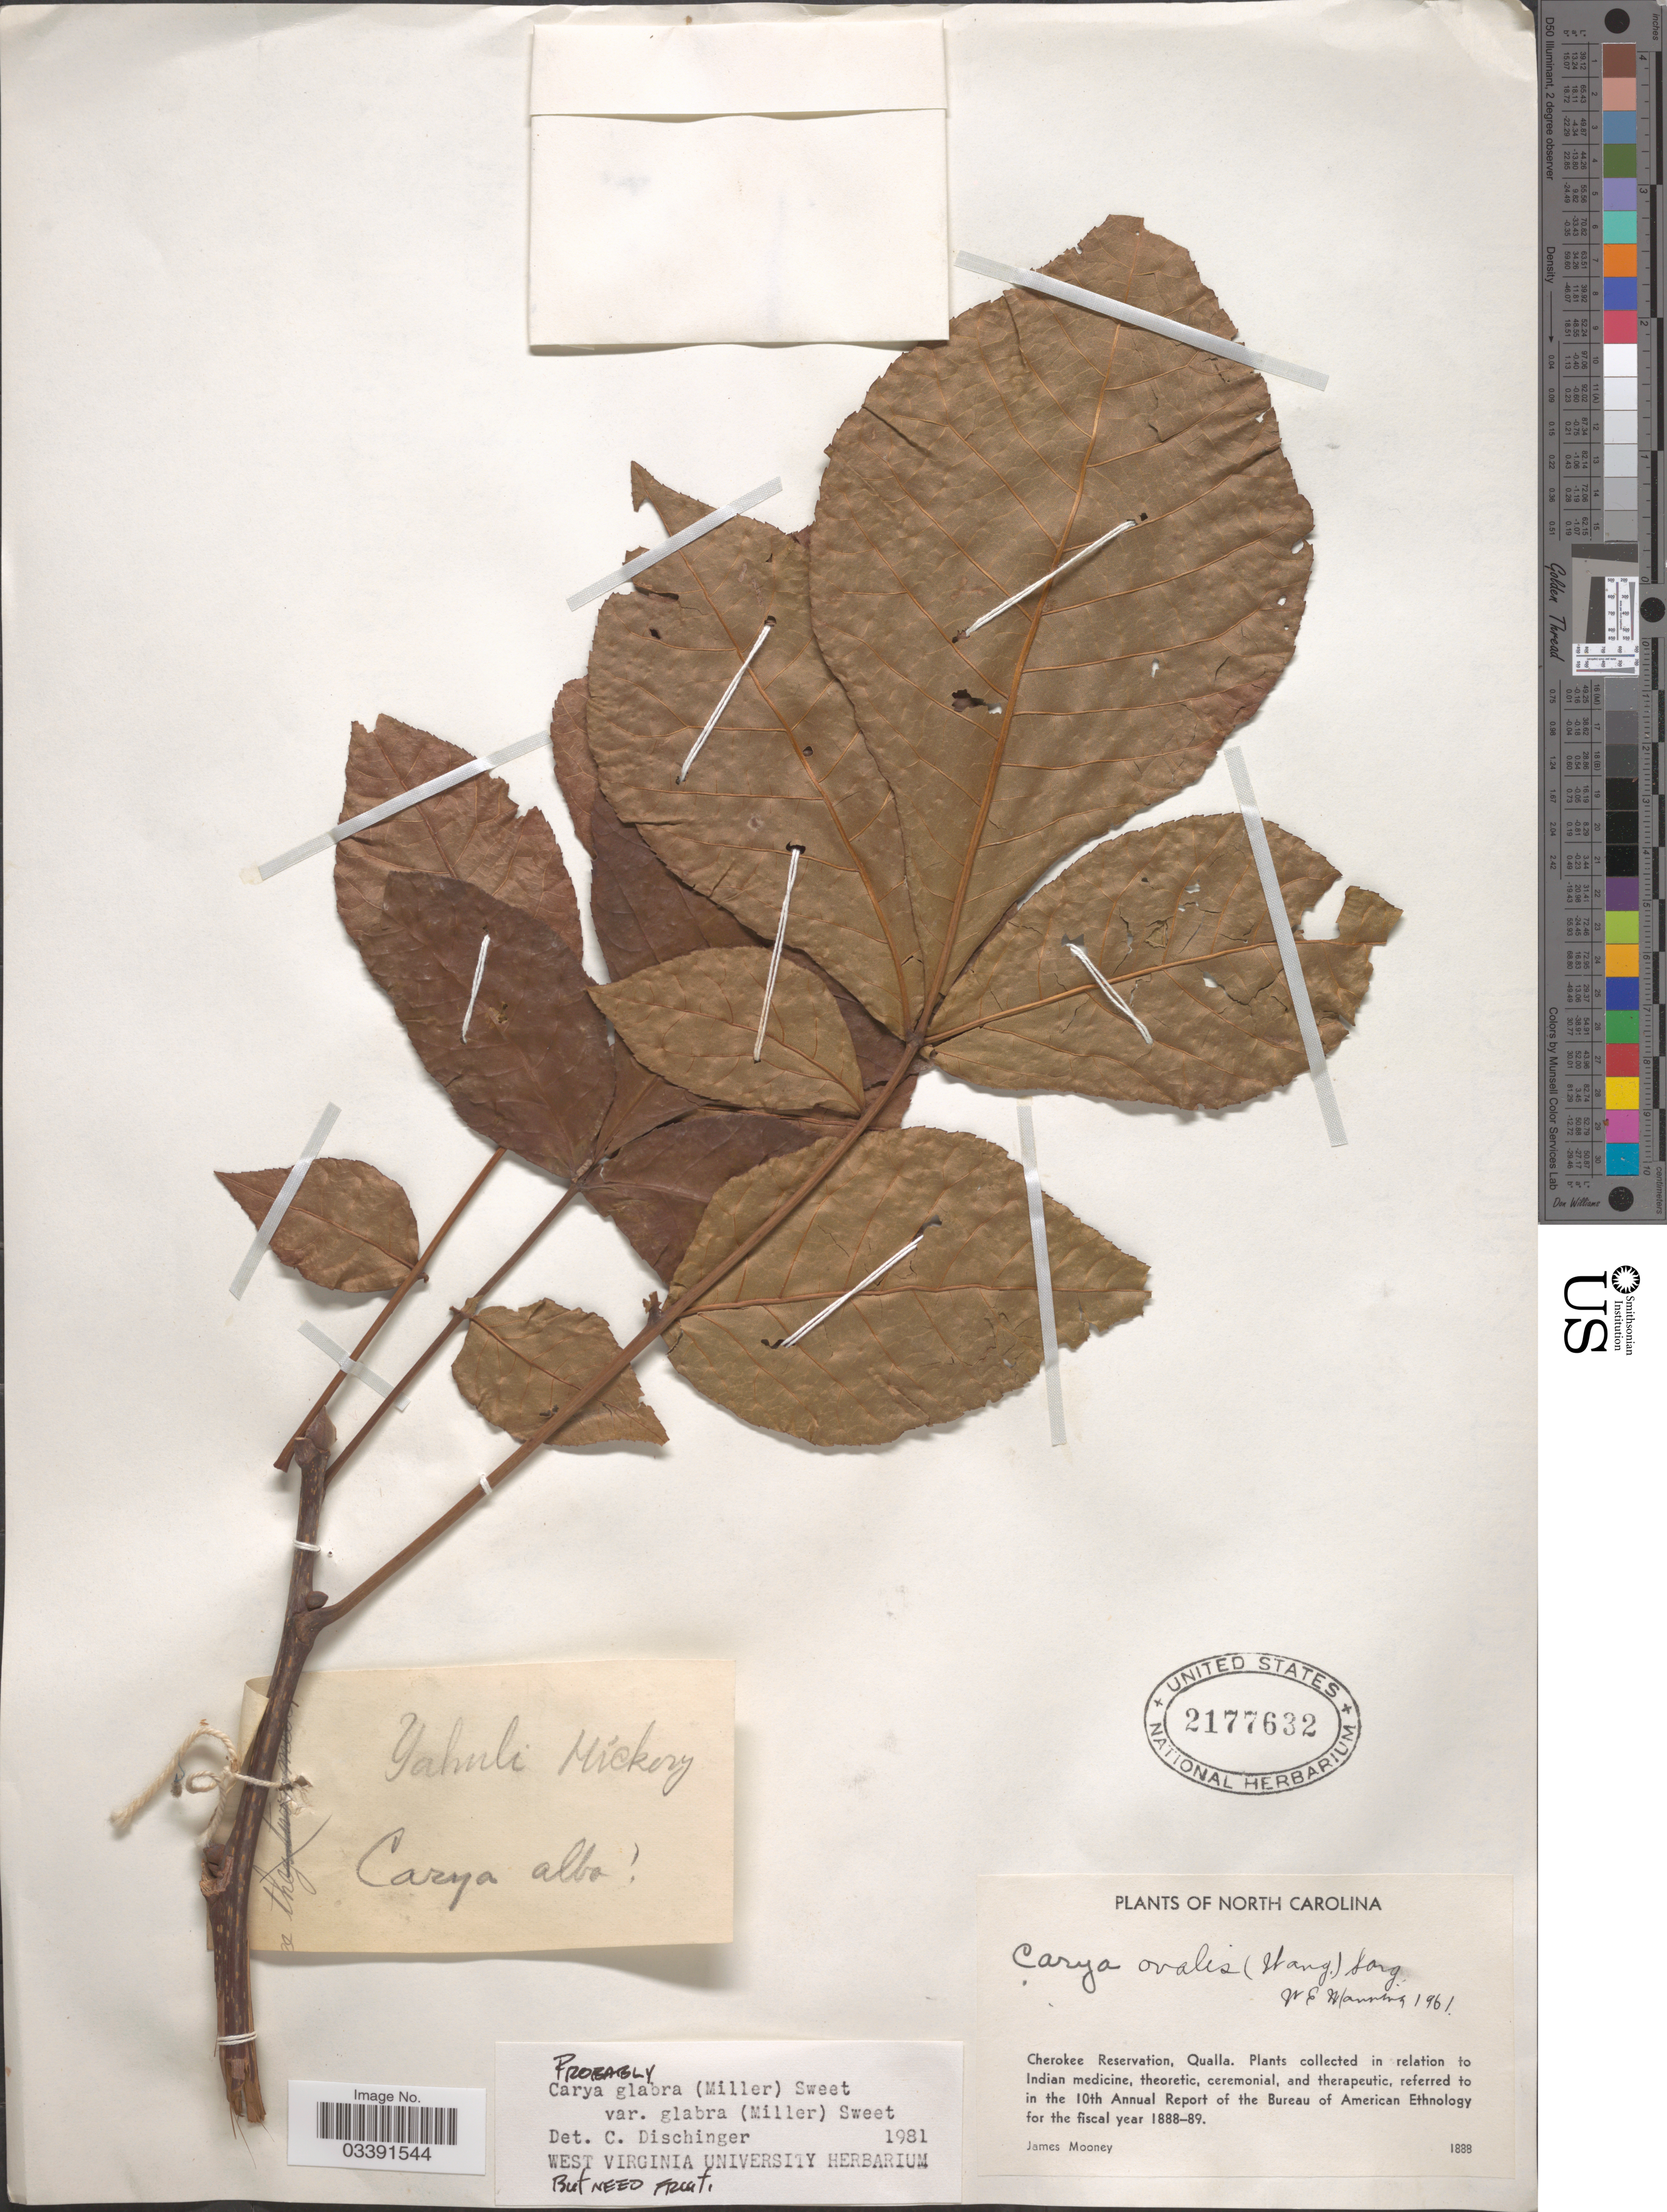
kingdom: Plantae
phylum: Tracheophyta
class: Magnoliopsida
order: Fagales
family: Juglandaceae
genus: Carya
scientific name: Carya glabra var. glabra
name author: (Mill.) Sweet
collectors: J. Mooney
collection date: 1888/1889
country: United States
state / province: North Carolina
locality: Cherokee Reservation, Qualla.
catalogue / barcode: US 2177632